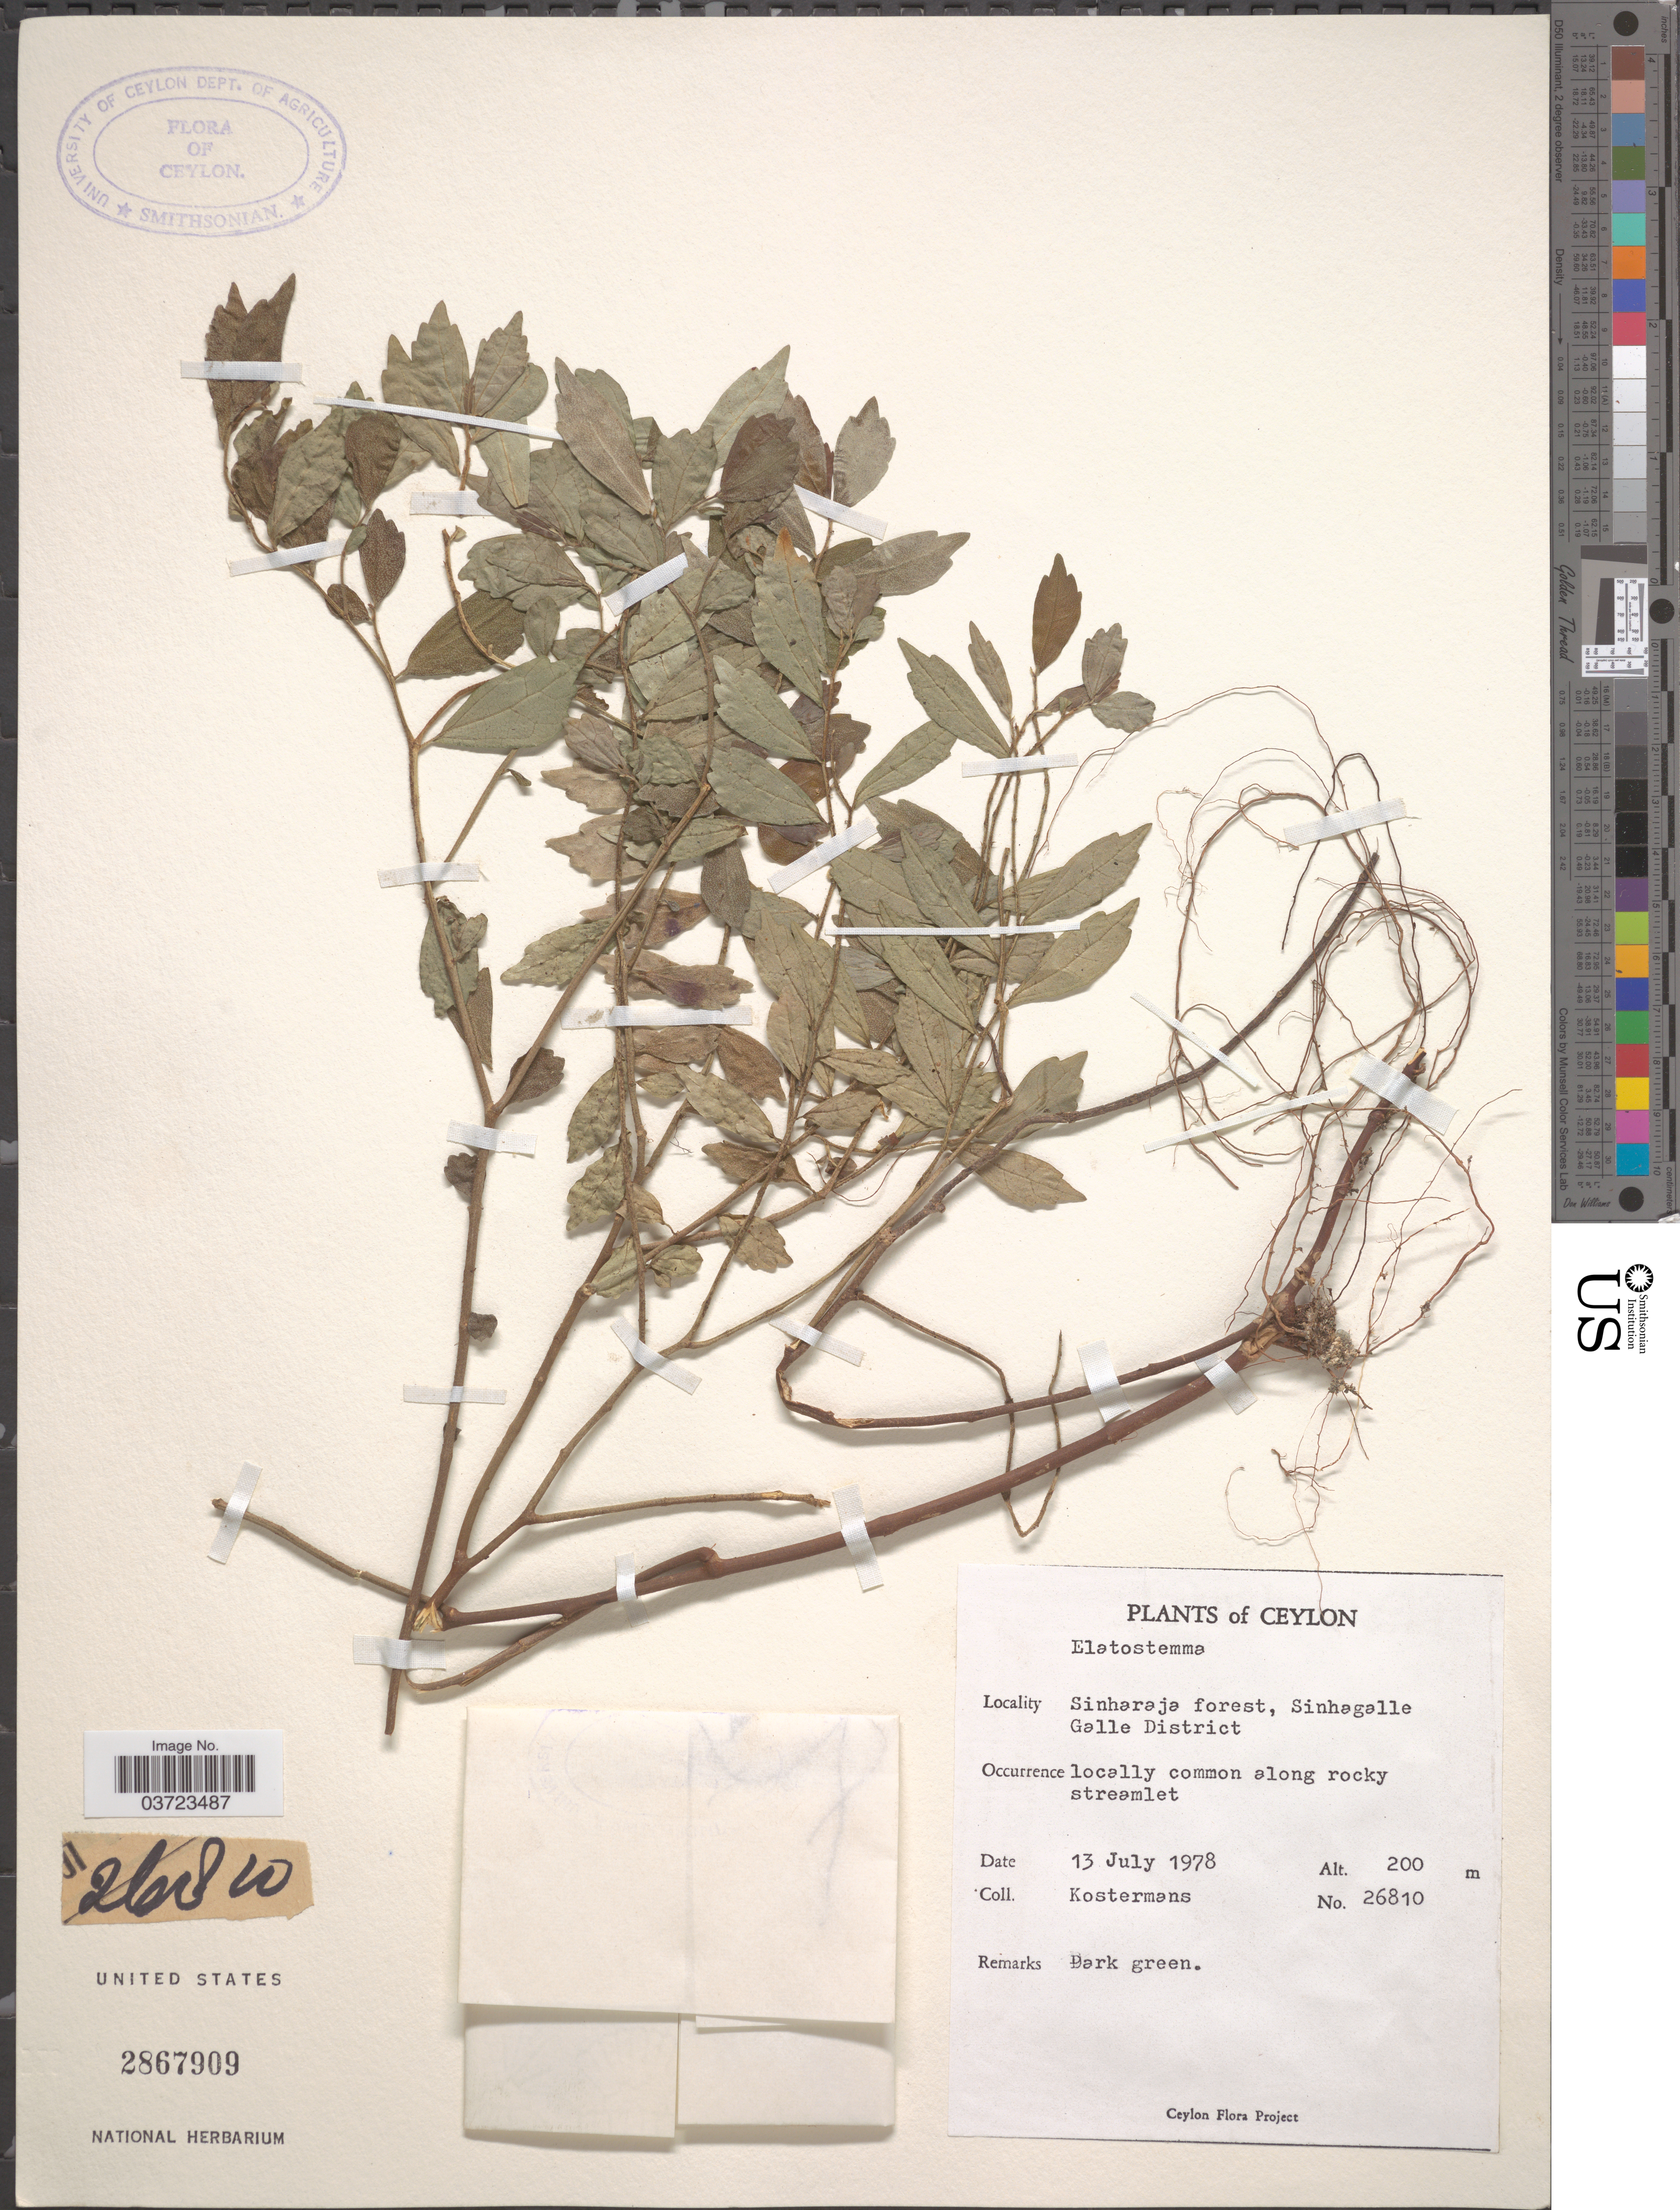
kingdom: Plantae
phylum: Tracheophyta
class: Magnoliopsida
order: Rosales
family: Urticaceae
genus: Elatostema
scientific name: Elatostema sp.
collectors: Kostermans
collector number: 26810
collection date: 1978-07-13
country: Sri Lanka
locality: Ceylon. Sinharaja forest, Sinhagalle Galle District.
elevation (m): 200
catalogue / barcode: US 2867909